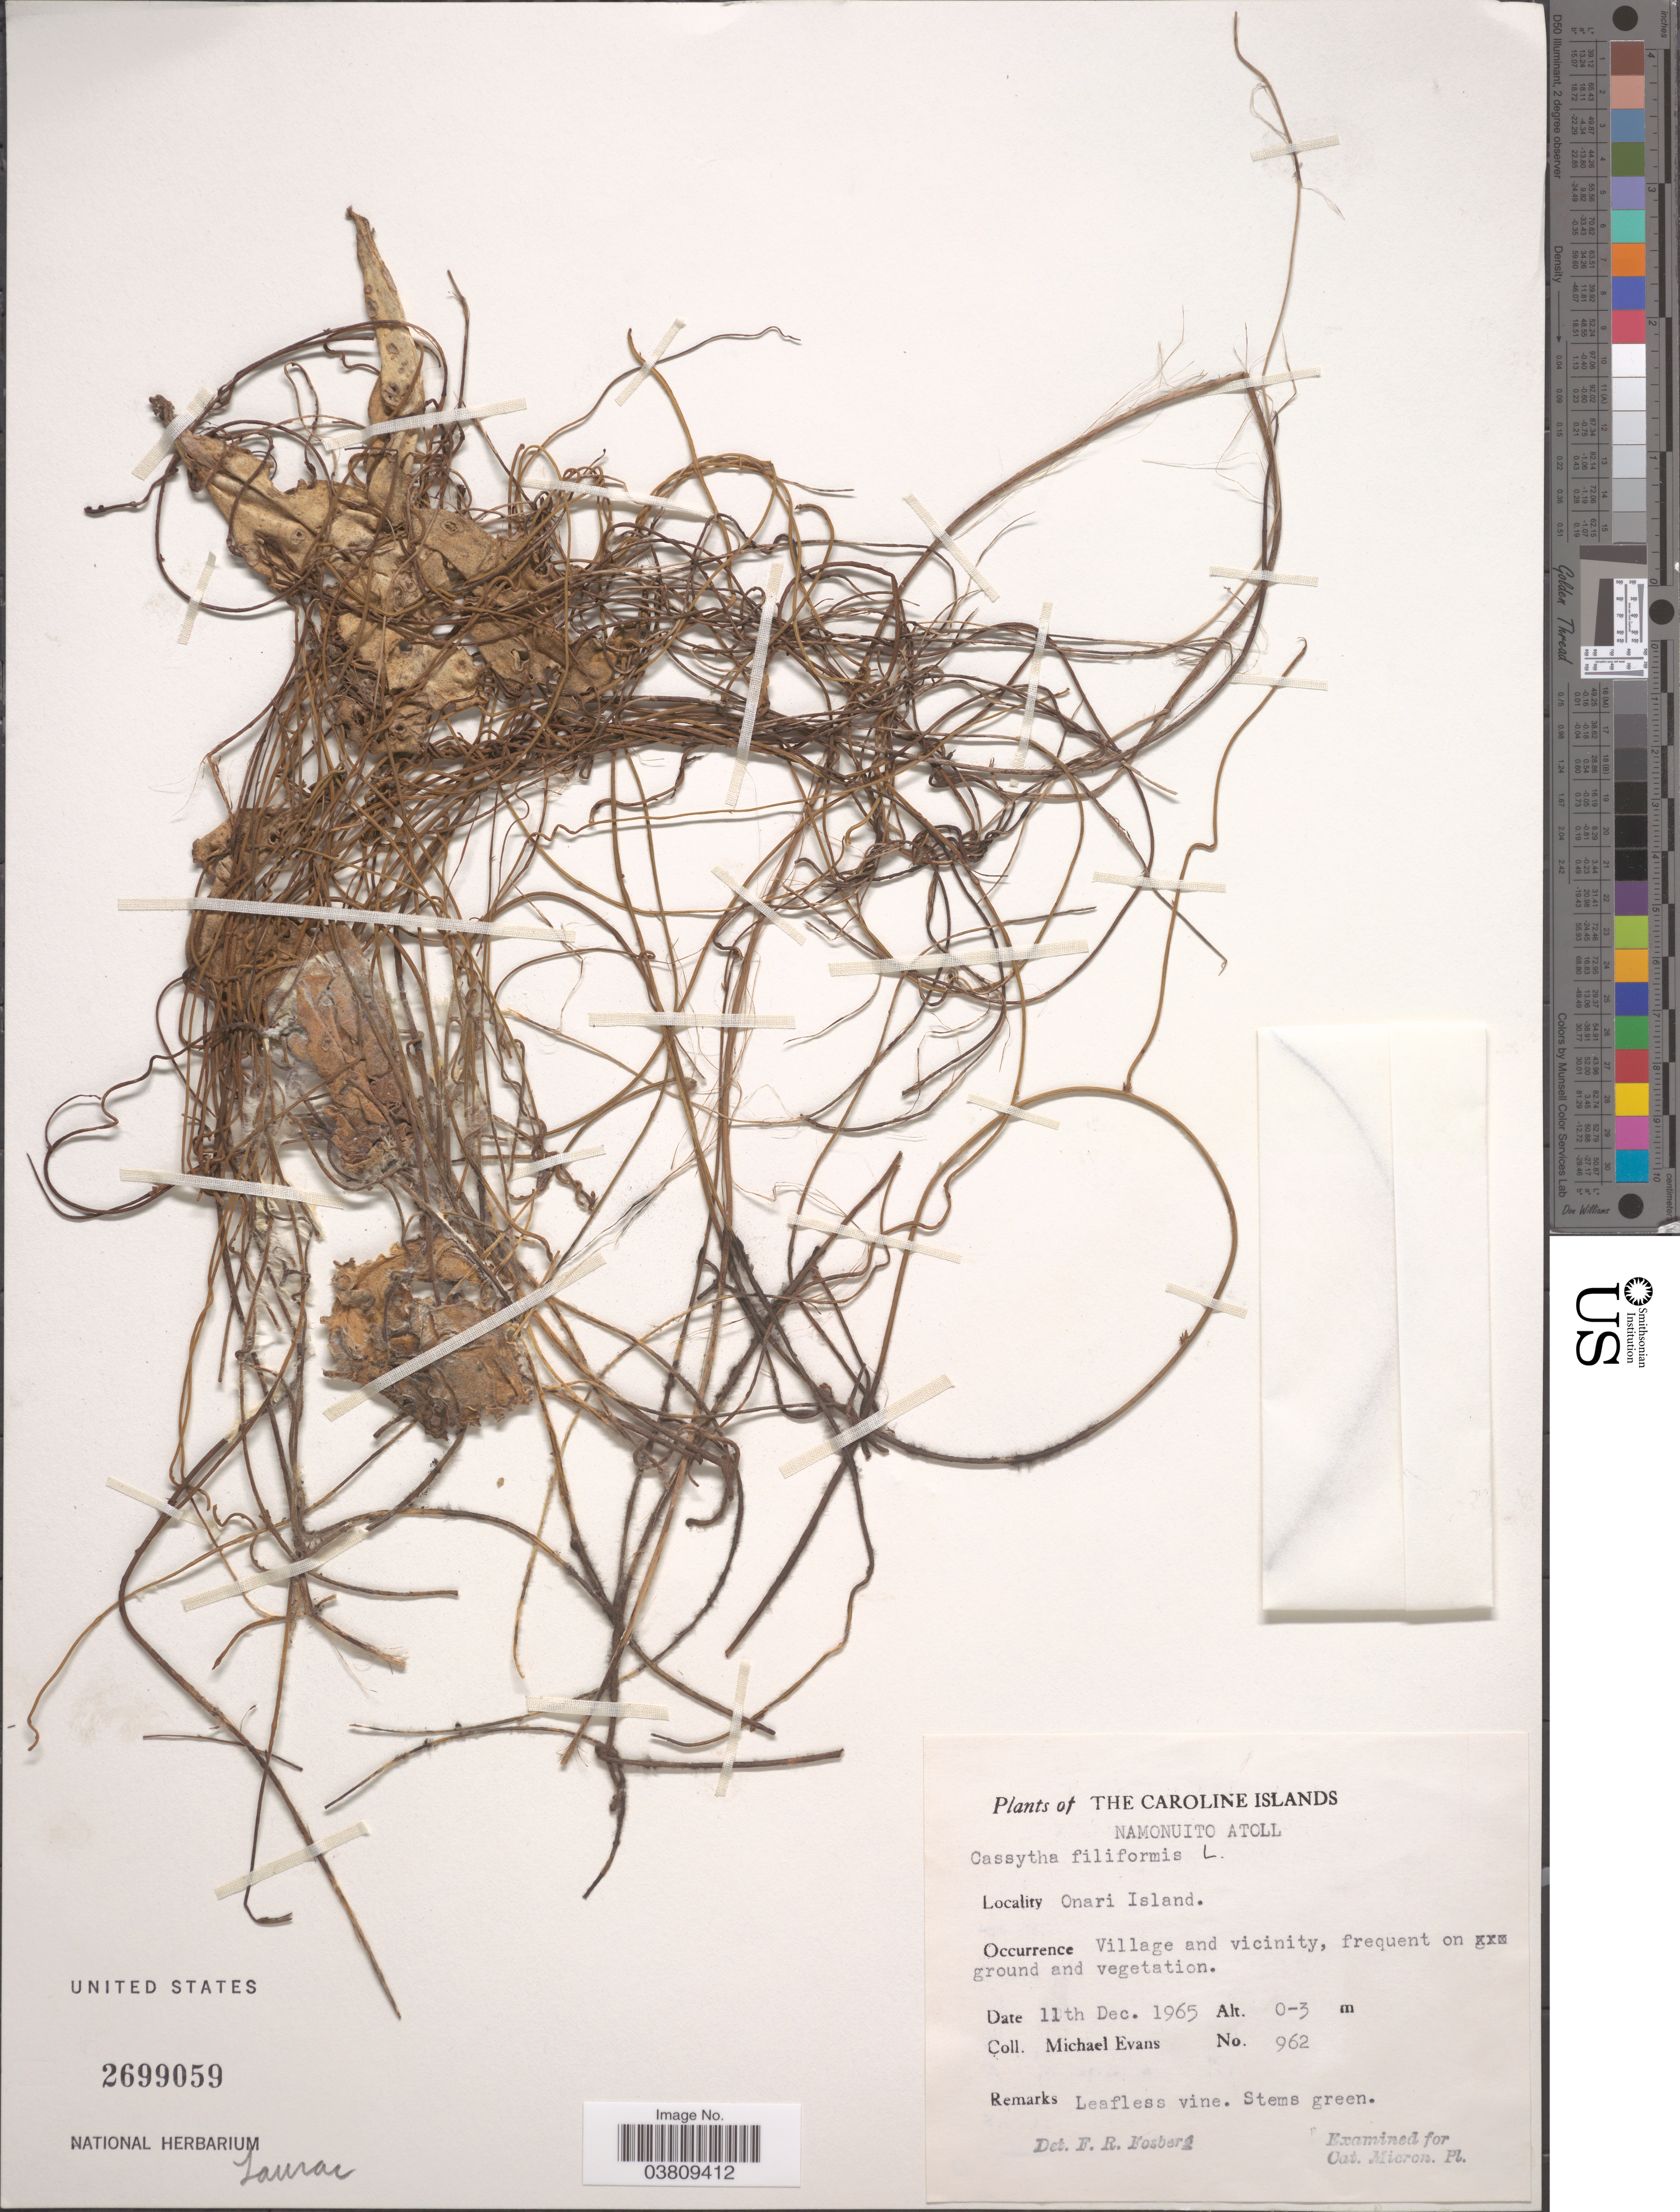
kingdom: Plantae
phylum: Tracheophyta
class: Magnoliopsida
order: Laurales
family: Lauraceae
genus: Cassytha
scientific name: Cassytha filiformis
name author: L.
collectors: M. Evans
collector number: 962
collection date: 1965-12-11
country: Micronesia, Federated States of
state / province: Truk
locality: The Caroline Islands. Namonuito Atoll. Onari Island. Village and vicinity.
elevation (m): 0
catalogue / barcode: US 2699059